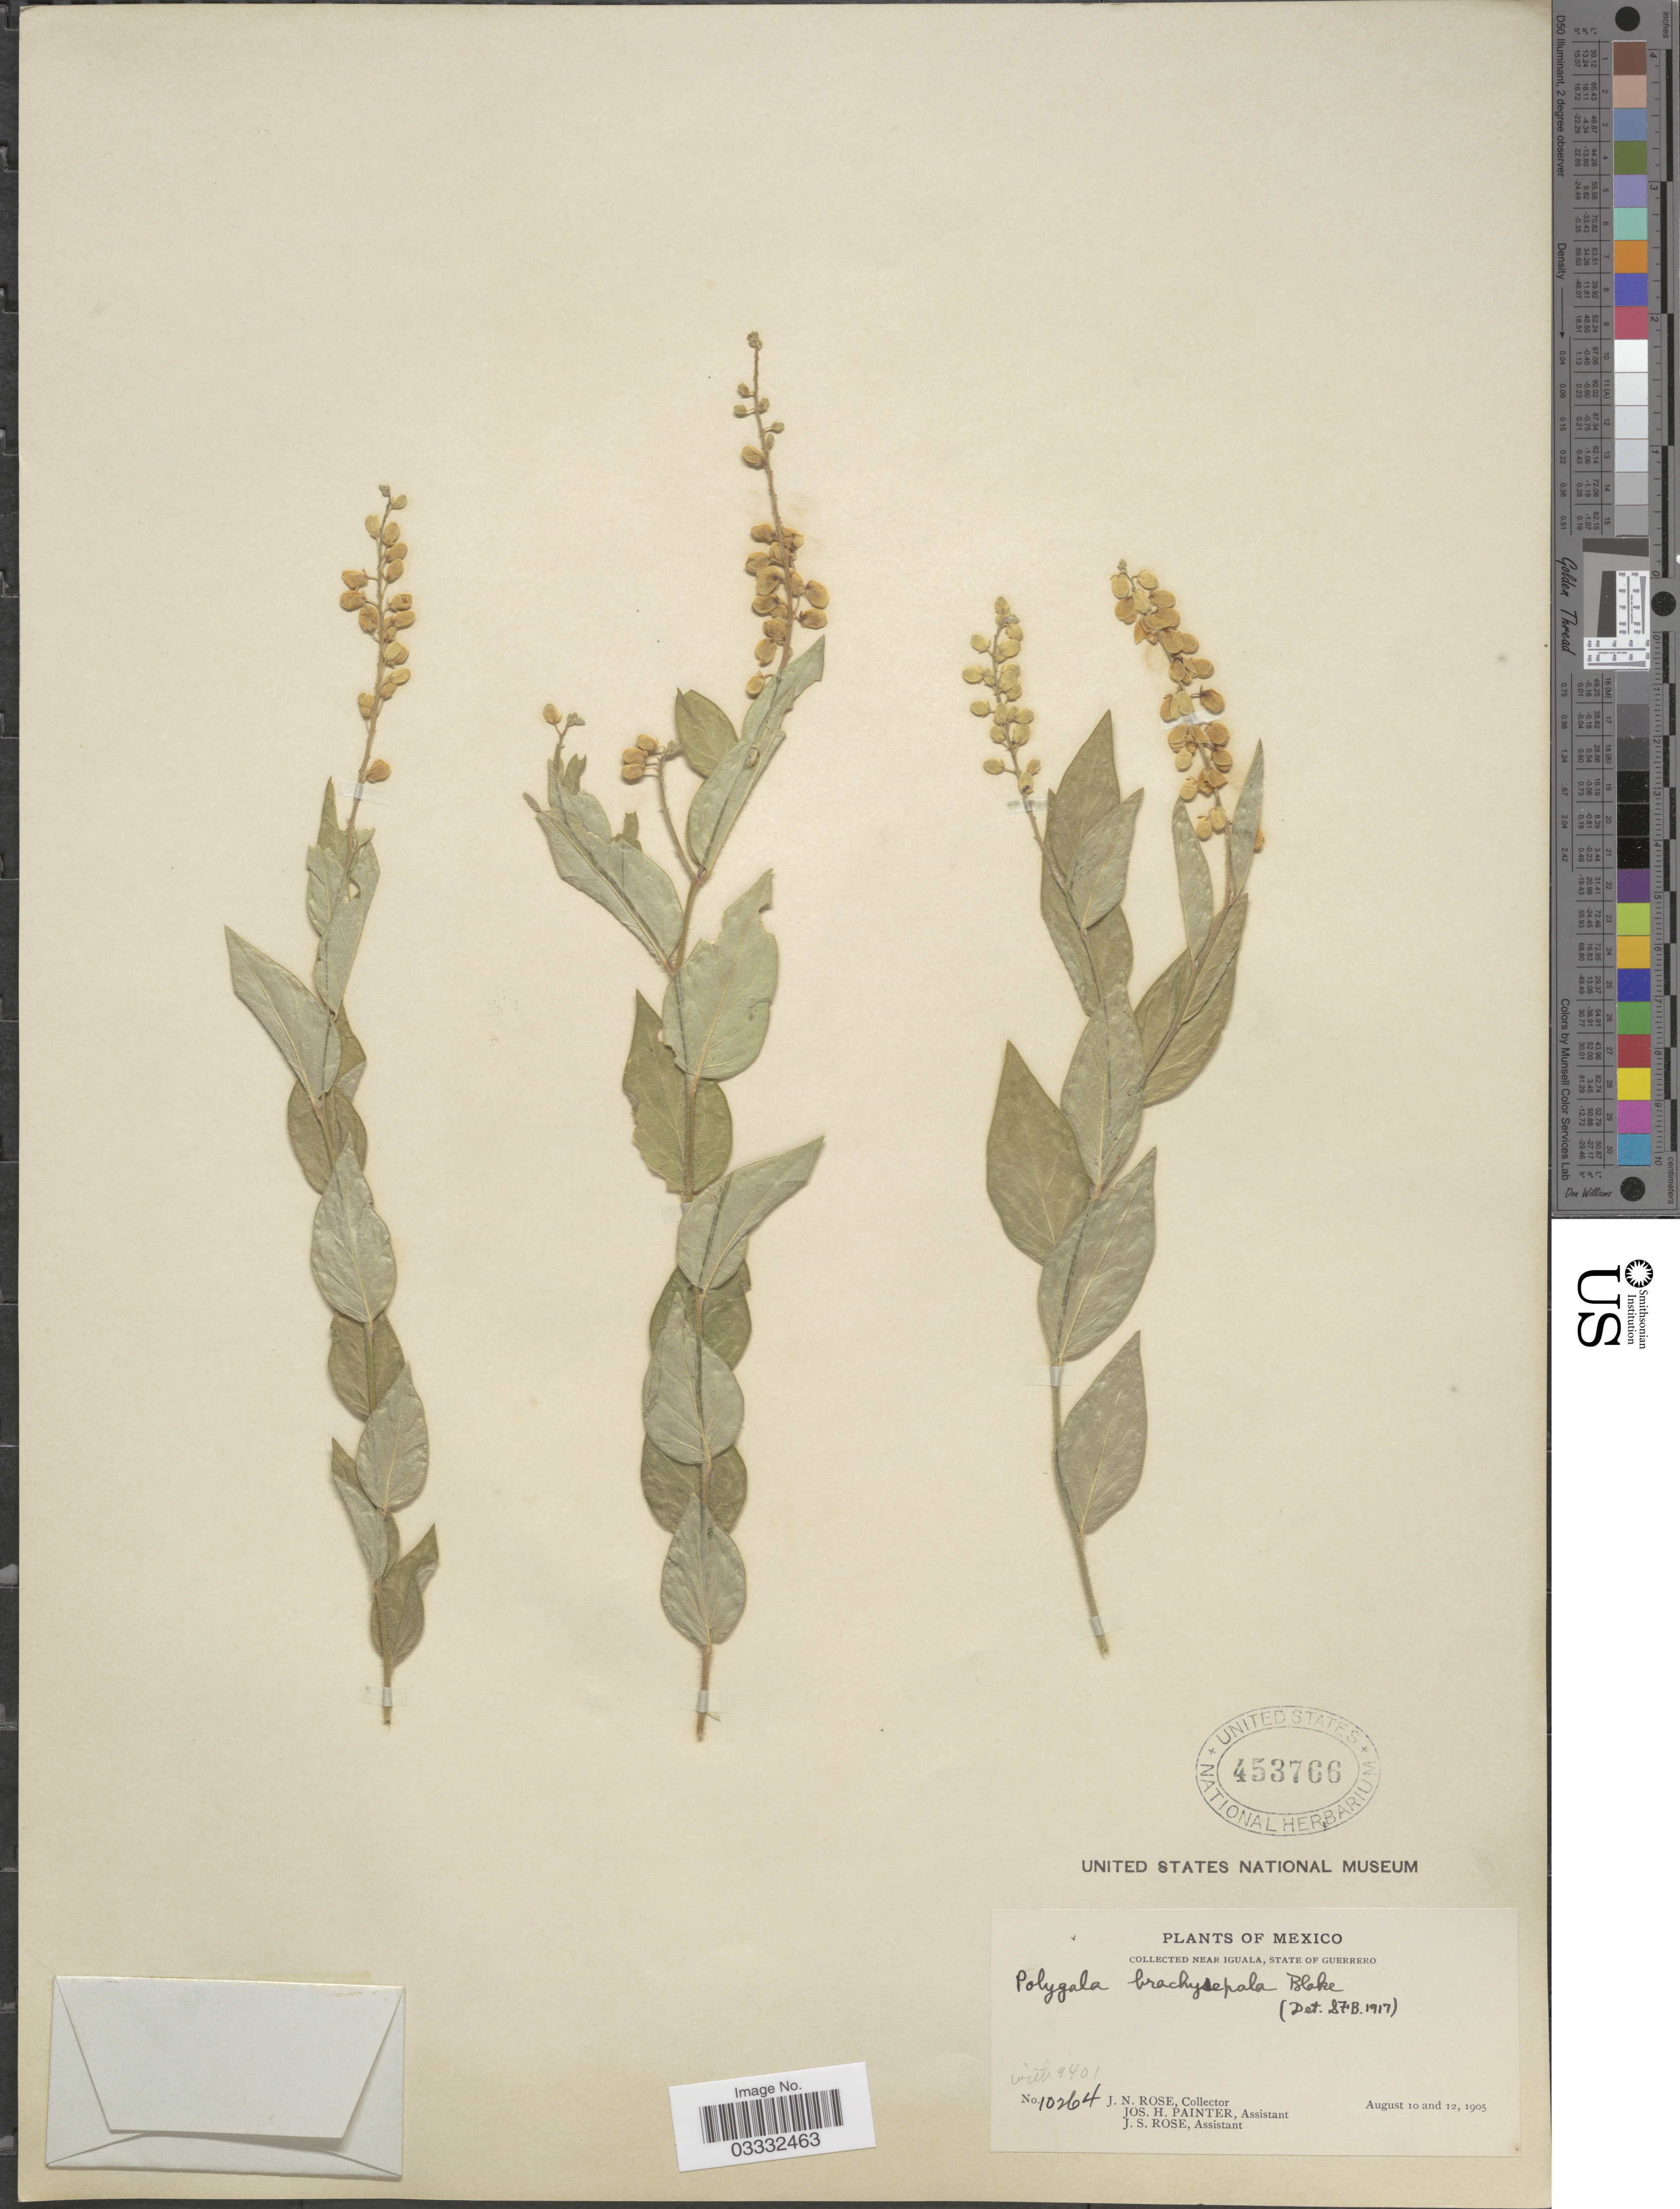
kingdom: Plantae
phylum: Tracheophyta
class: Magnoliopsida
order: Fabales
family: Polygalaceae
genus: Polygala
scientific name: Polygala brachysepala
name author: S.F. Blake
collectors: J. N. Rose, J. H. Painter & J. S. Rose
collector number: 10264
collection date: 1905-08-10/1905-08-12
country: Mexico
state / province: Guerrero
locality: Near Iguala.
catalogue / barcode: US 453766